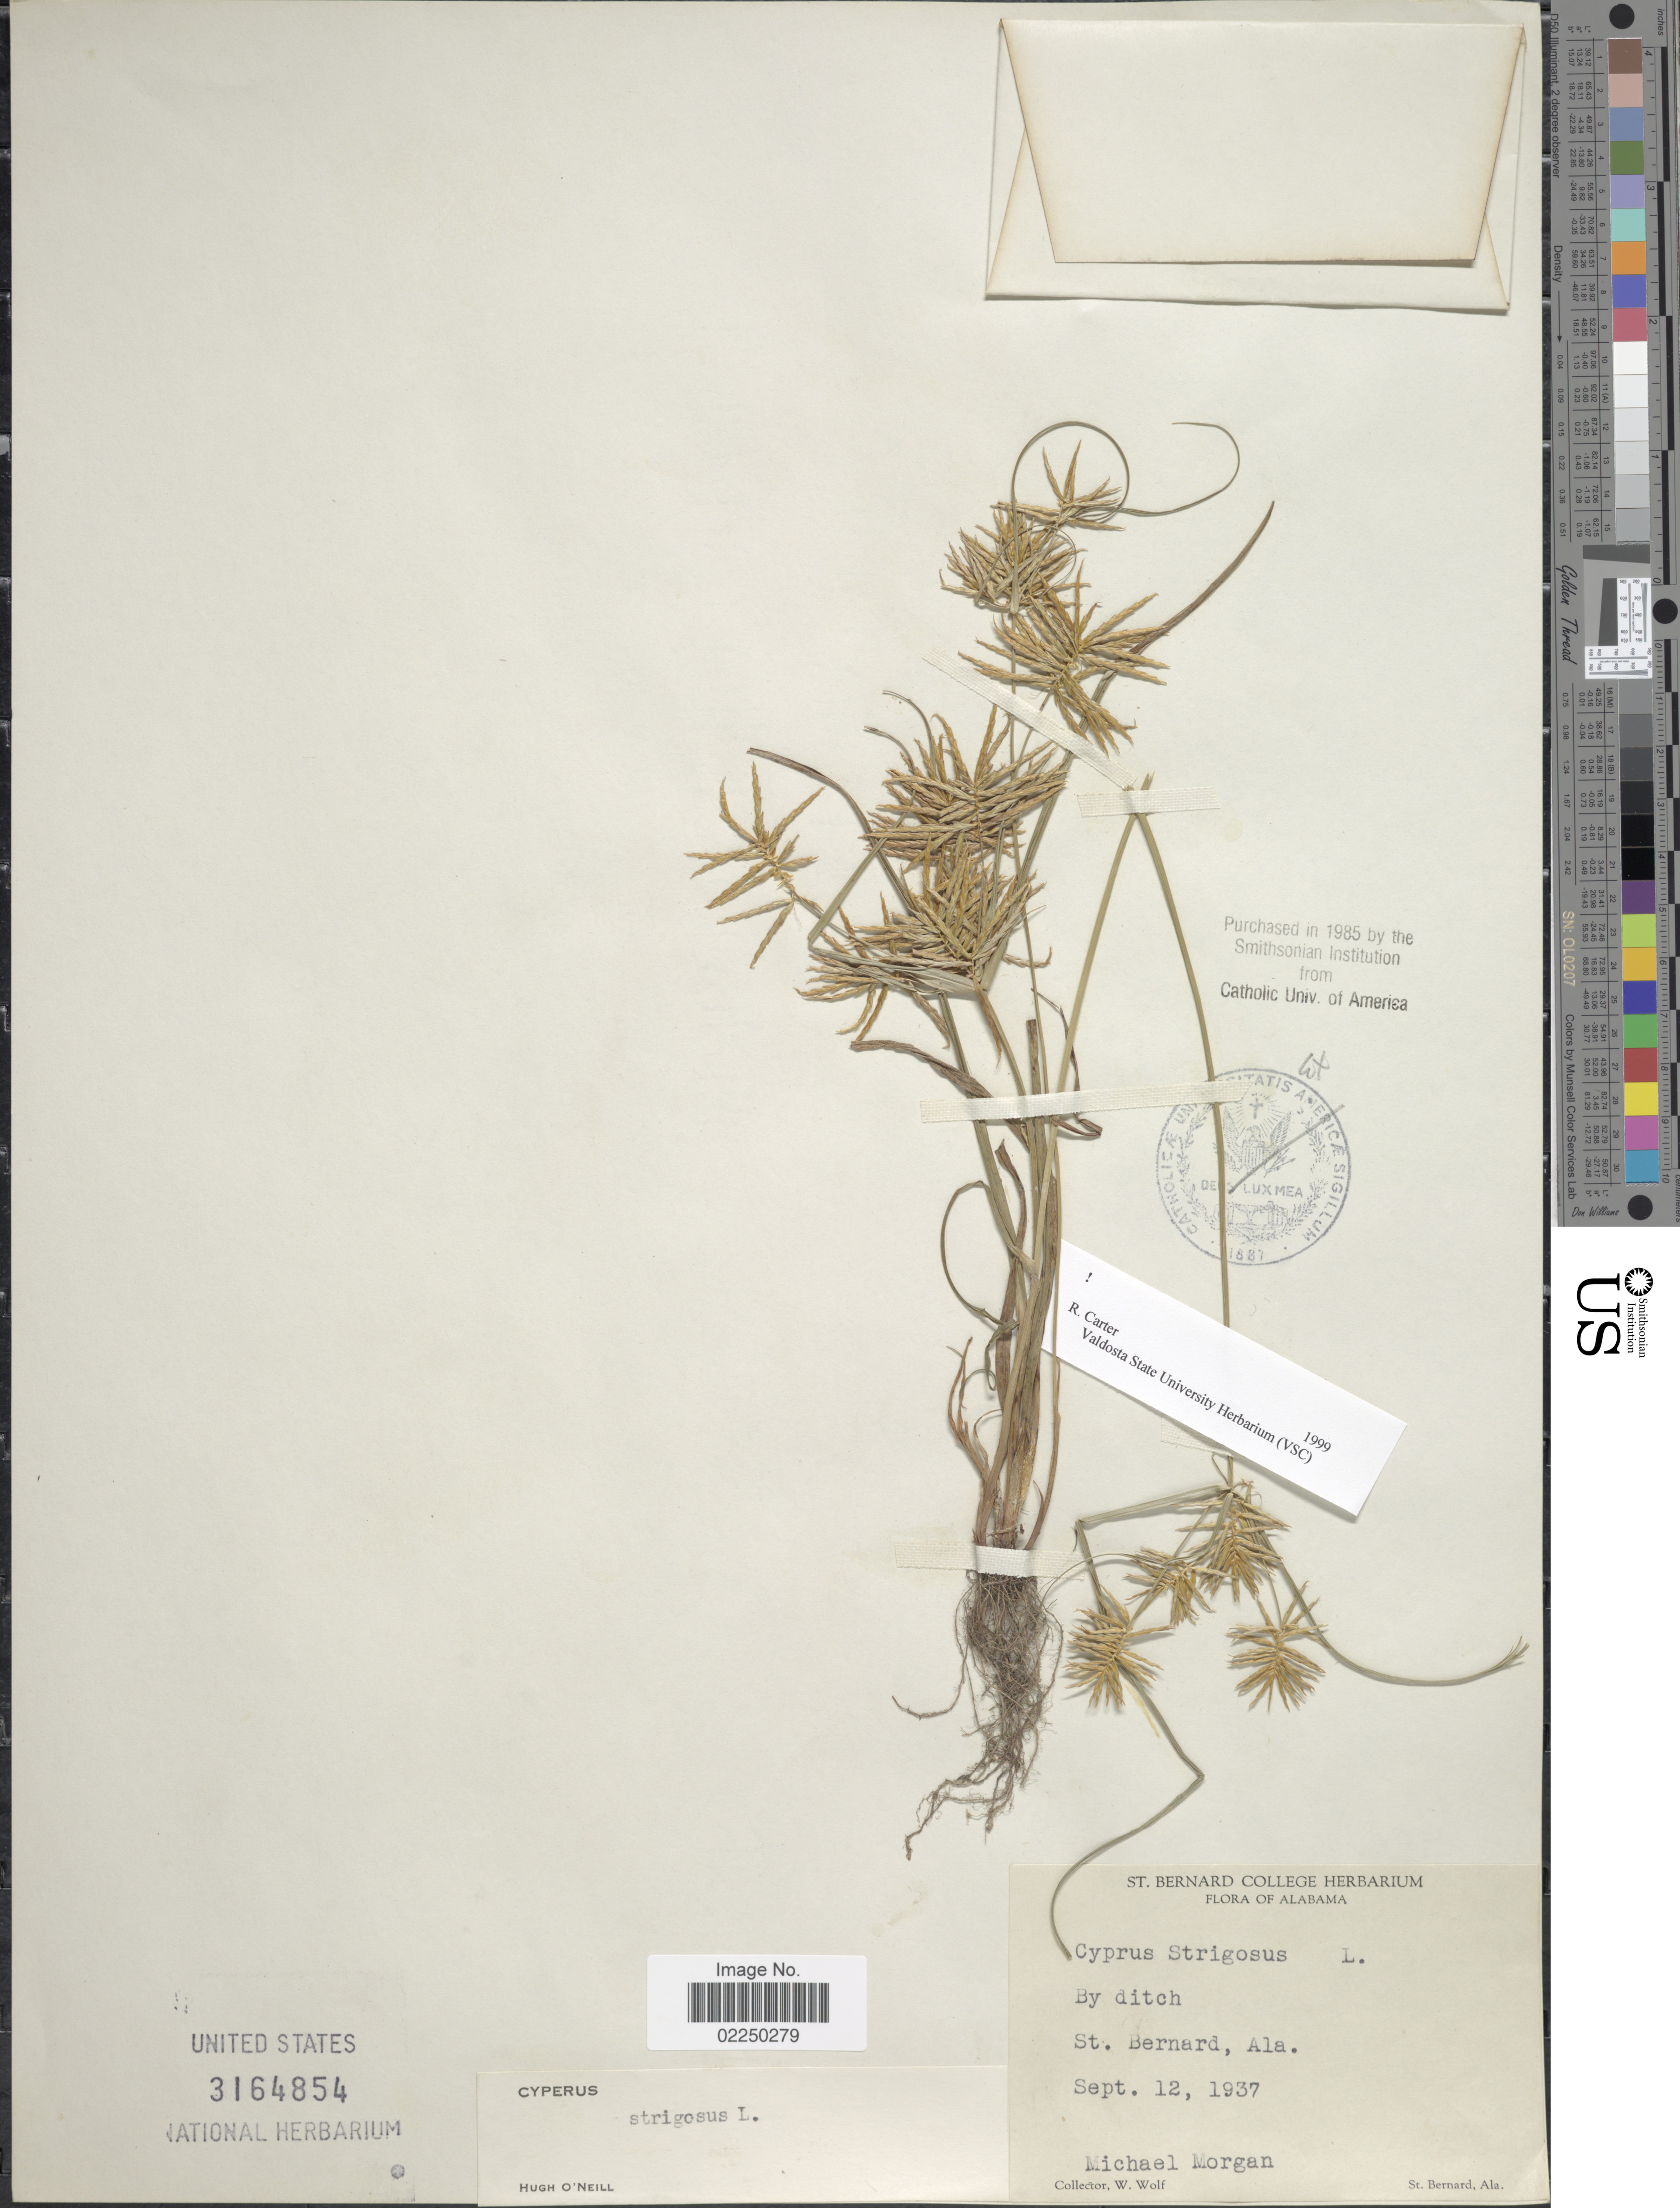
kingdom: Plantae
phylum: Tracheophyta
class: Liliopsida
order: Poales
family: Cyperaceae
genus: Cyperus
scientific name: Cyperus strigosus L.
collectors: M. Morgan & F. Wolf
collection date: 1937-09-12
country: United States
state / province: Alabama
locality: By ditch, St. Bernard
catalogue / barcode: US 3164854